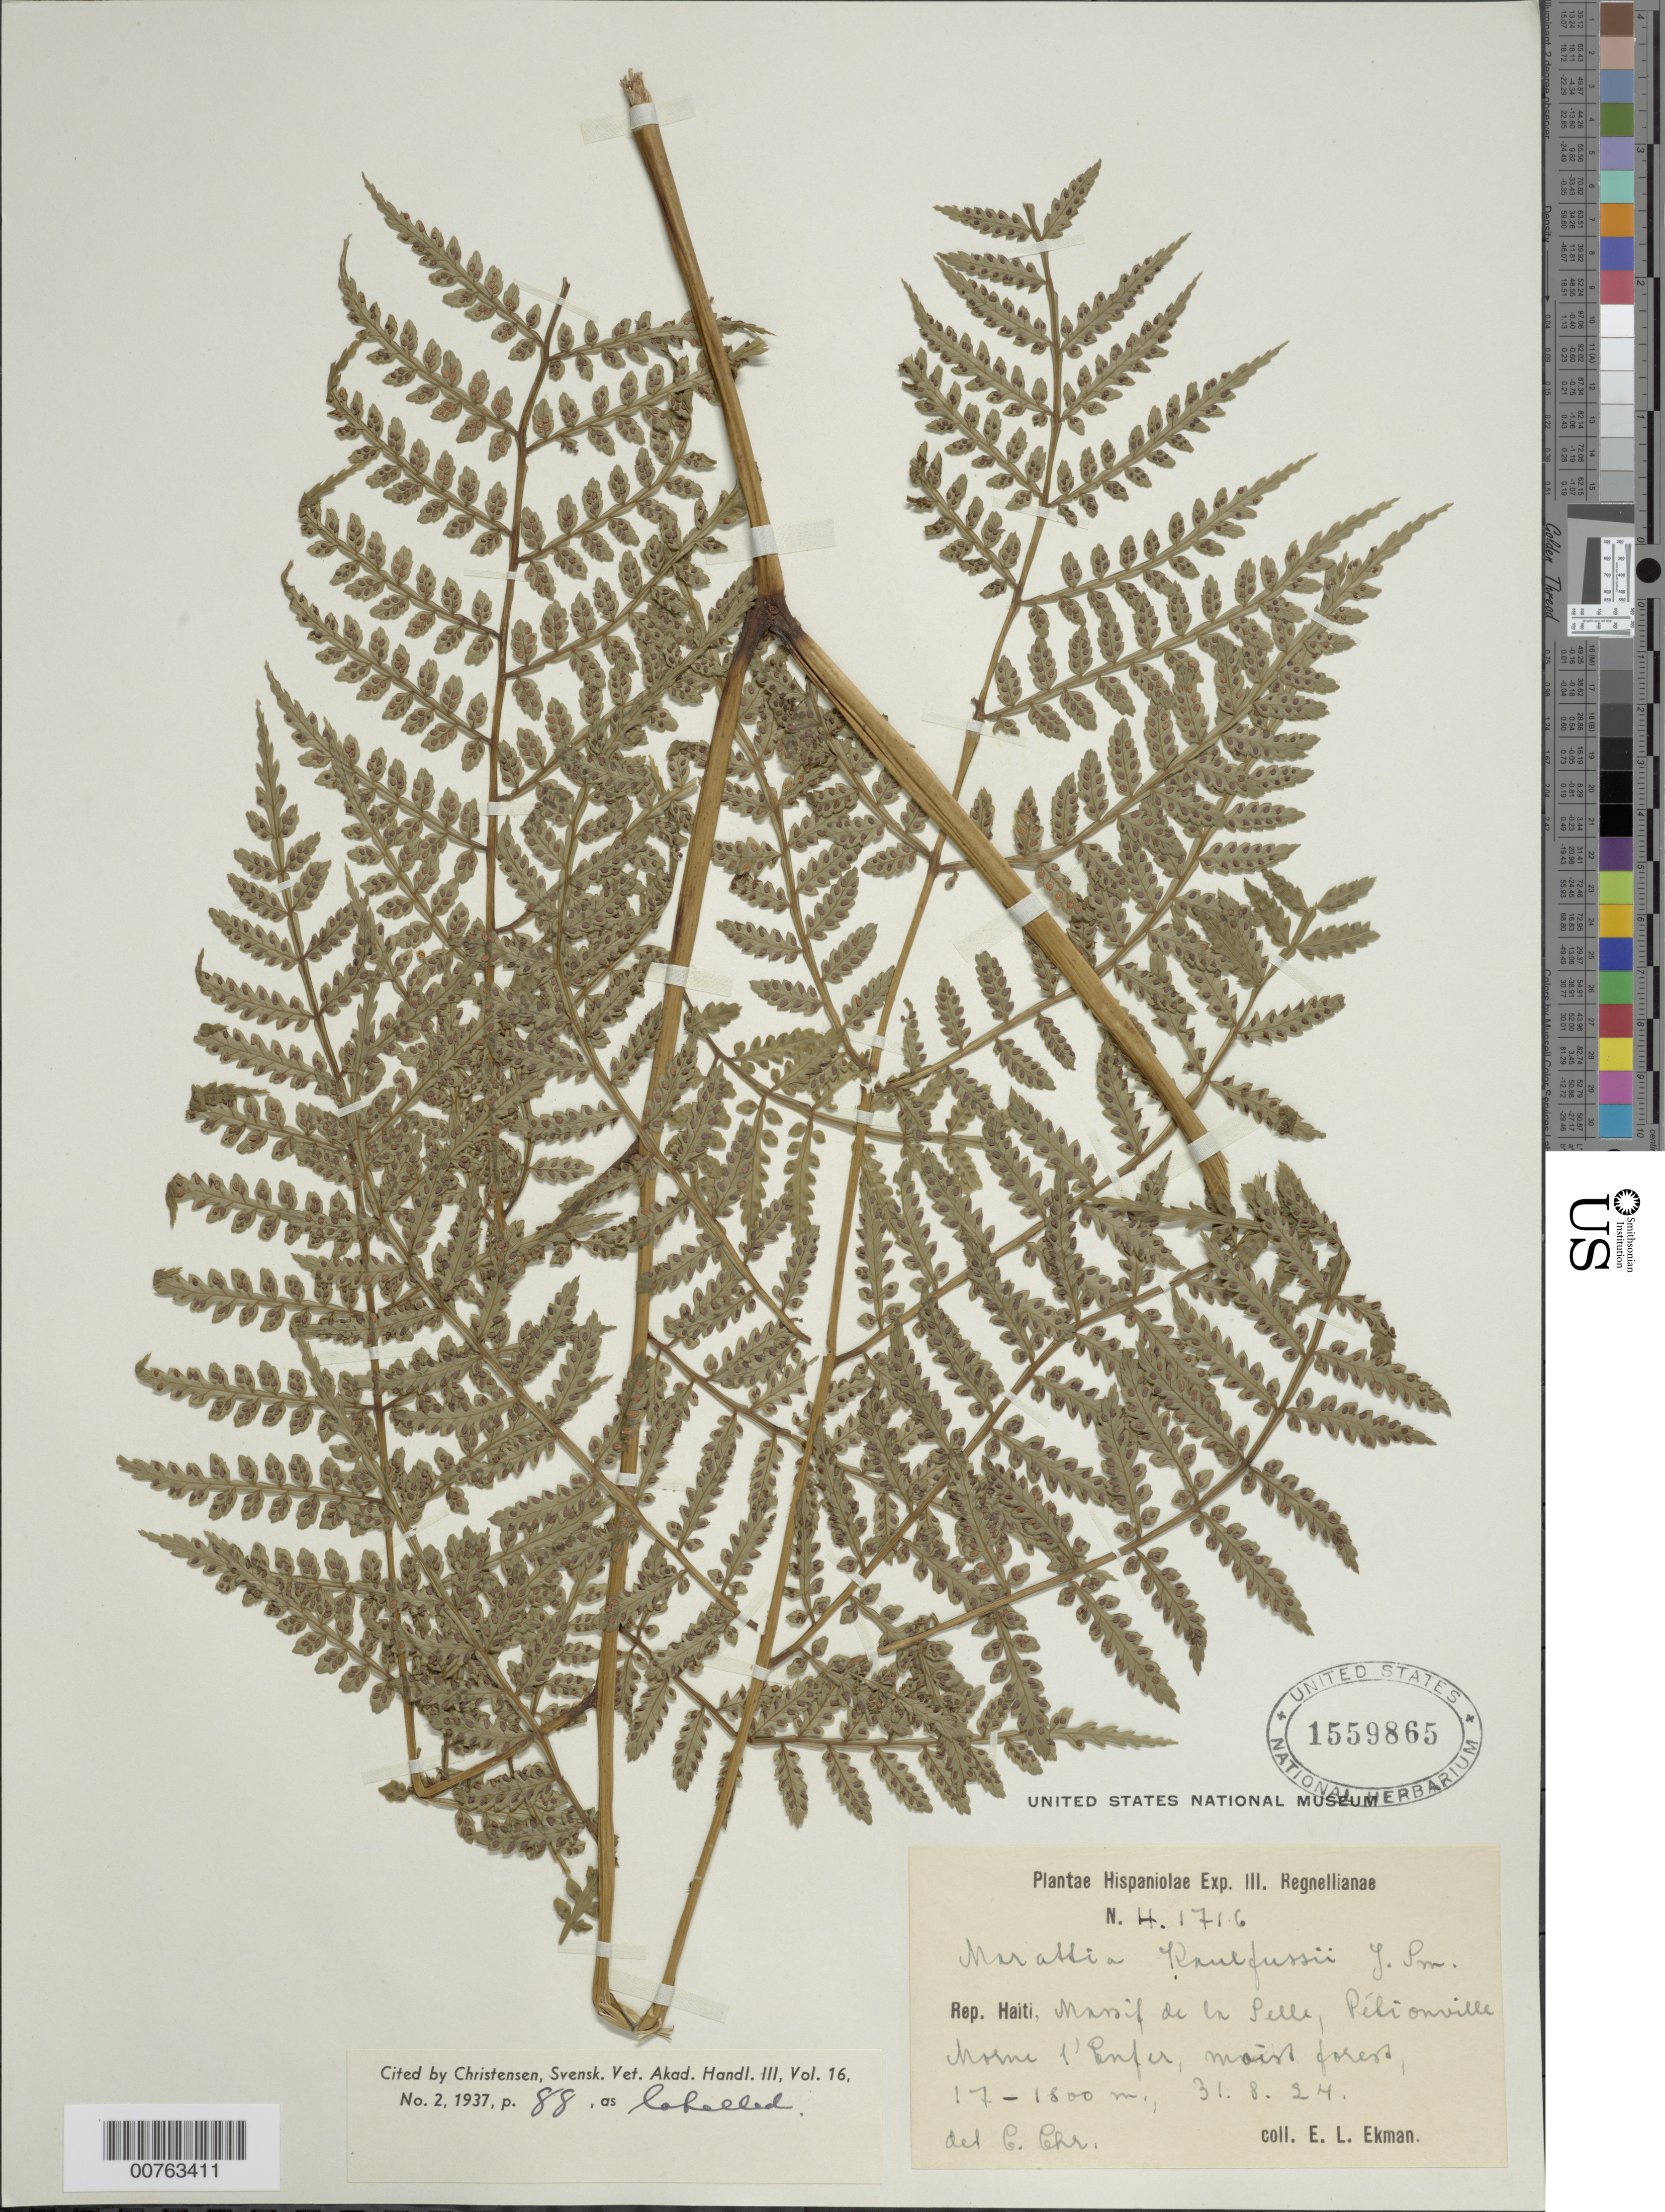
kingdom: Plantae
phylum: Tracheophyta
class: Polypodiopsida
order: Marattiales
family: Marattiaceae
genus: Marattia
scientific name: Marattia laevis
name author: Sm.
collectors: E. L. Ekman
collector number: H 1716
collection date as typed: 31 Aug 1924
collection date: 1924-08-31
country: Haiti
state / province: Ouest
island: Hispaniola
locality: Massif de la Selle, Pedionville, Morne l'Penfer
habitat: Forest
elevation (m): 1700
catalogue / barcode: US 1559865